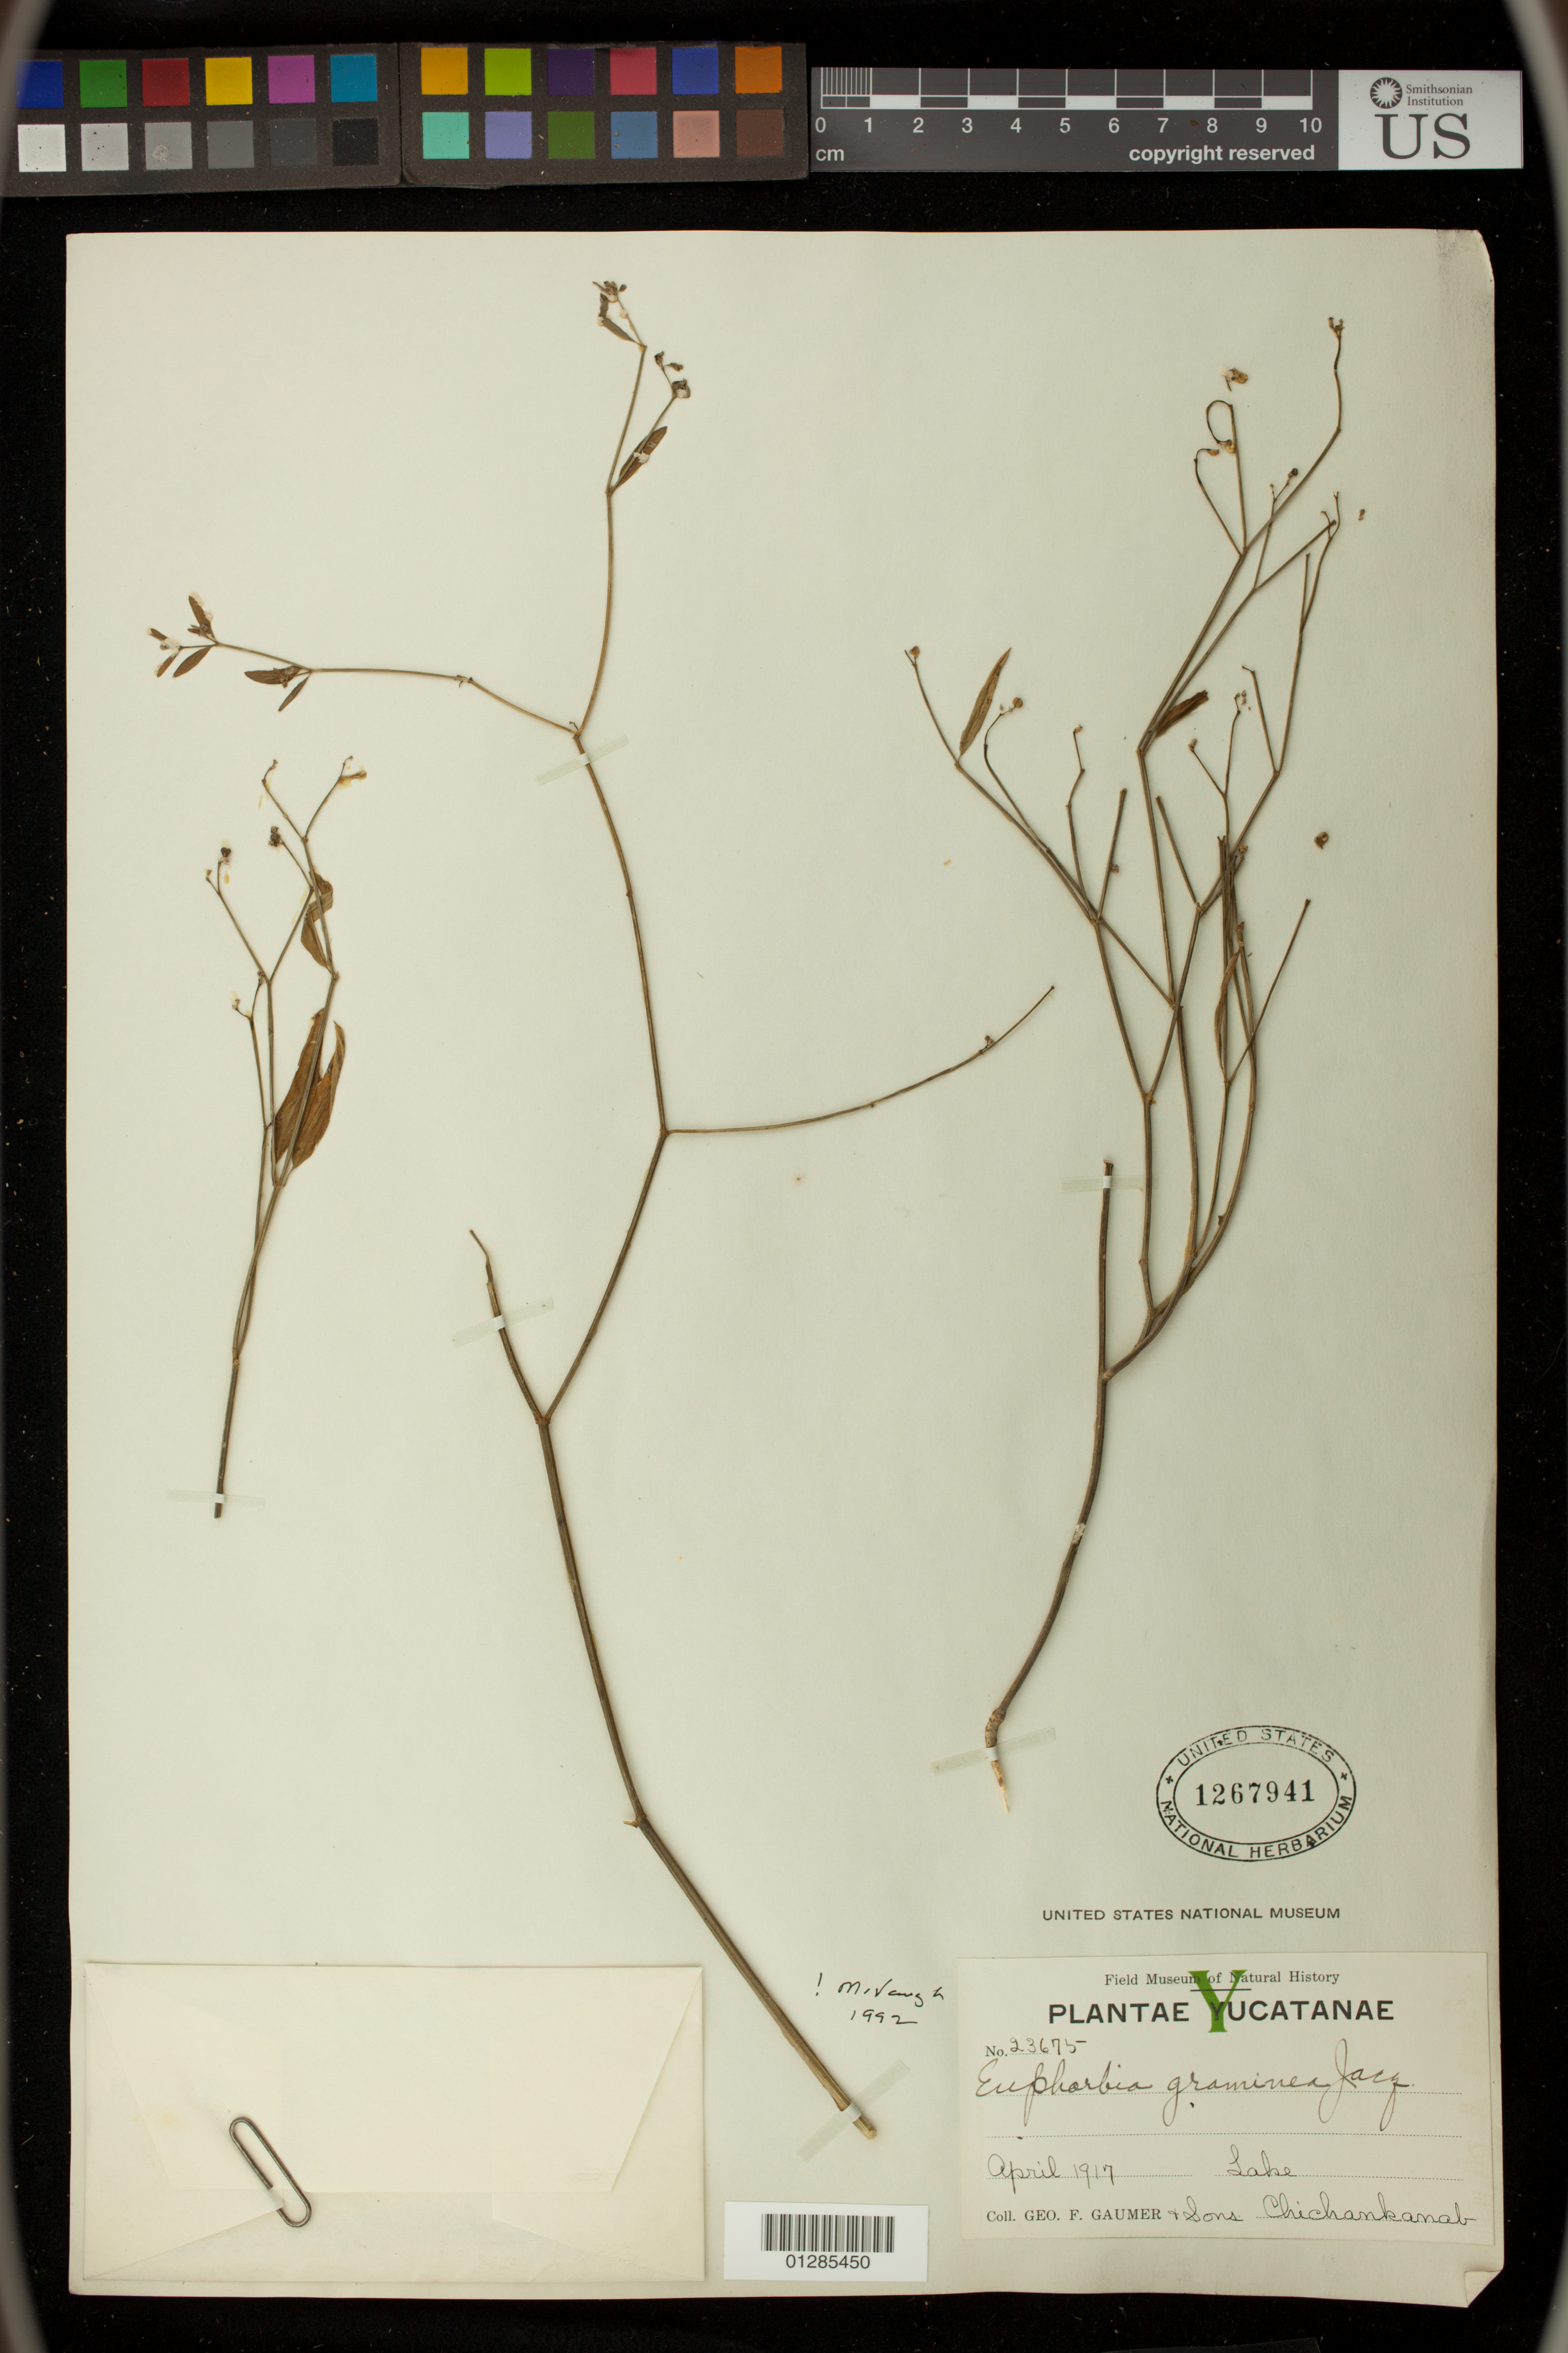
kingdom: Plantae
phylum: Tracheophyta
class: Magnoliopsida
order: Malpighiales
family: Euphorbiaceae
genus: Euphorbia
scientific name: Euphorbia graminea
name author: Jacq.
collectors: G. Gaumer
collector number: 23675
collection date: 1917-04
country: Mexico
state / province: Yucatan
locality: lake Chichankanab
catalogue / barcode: US 1267941